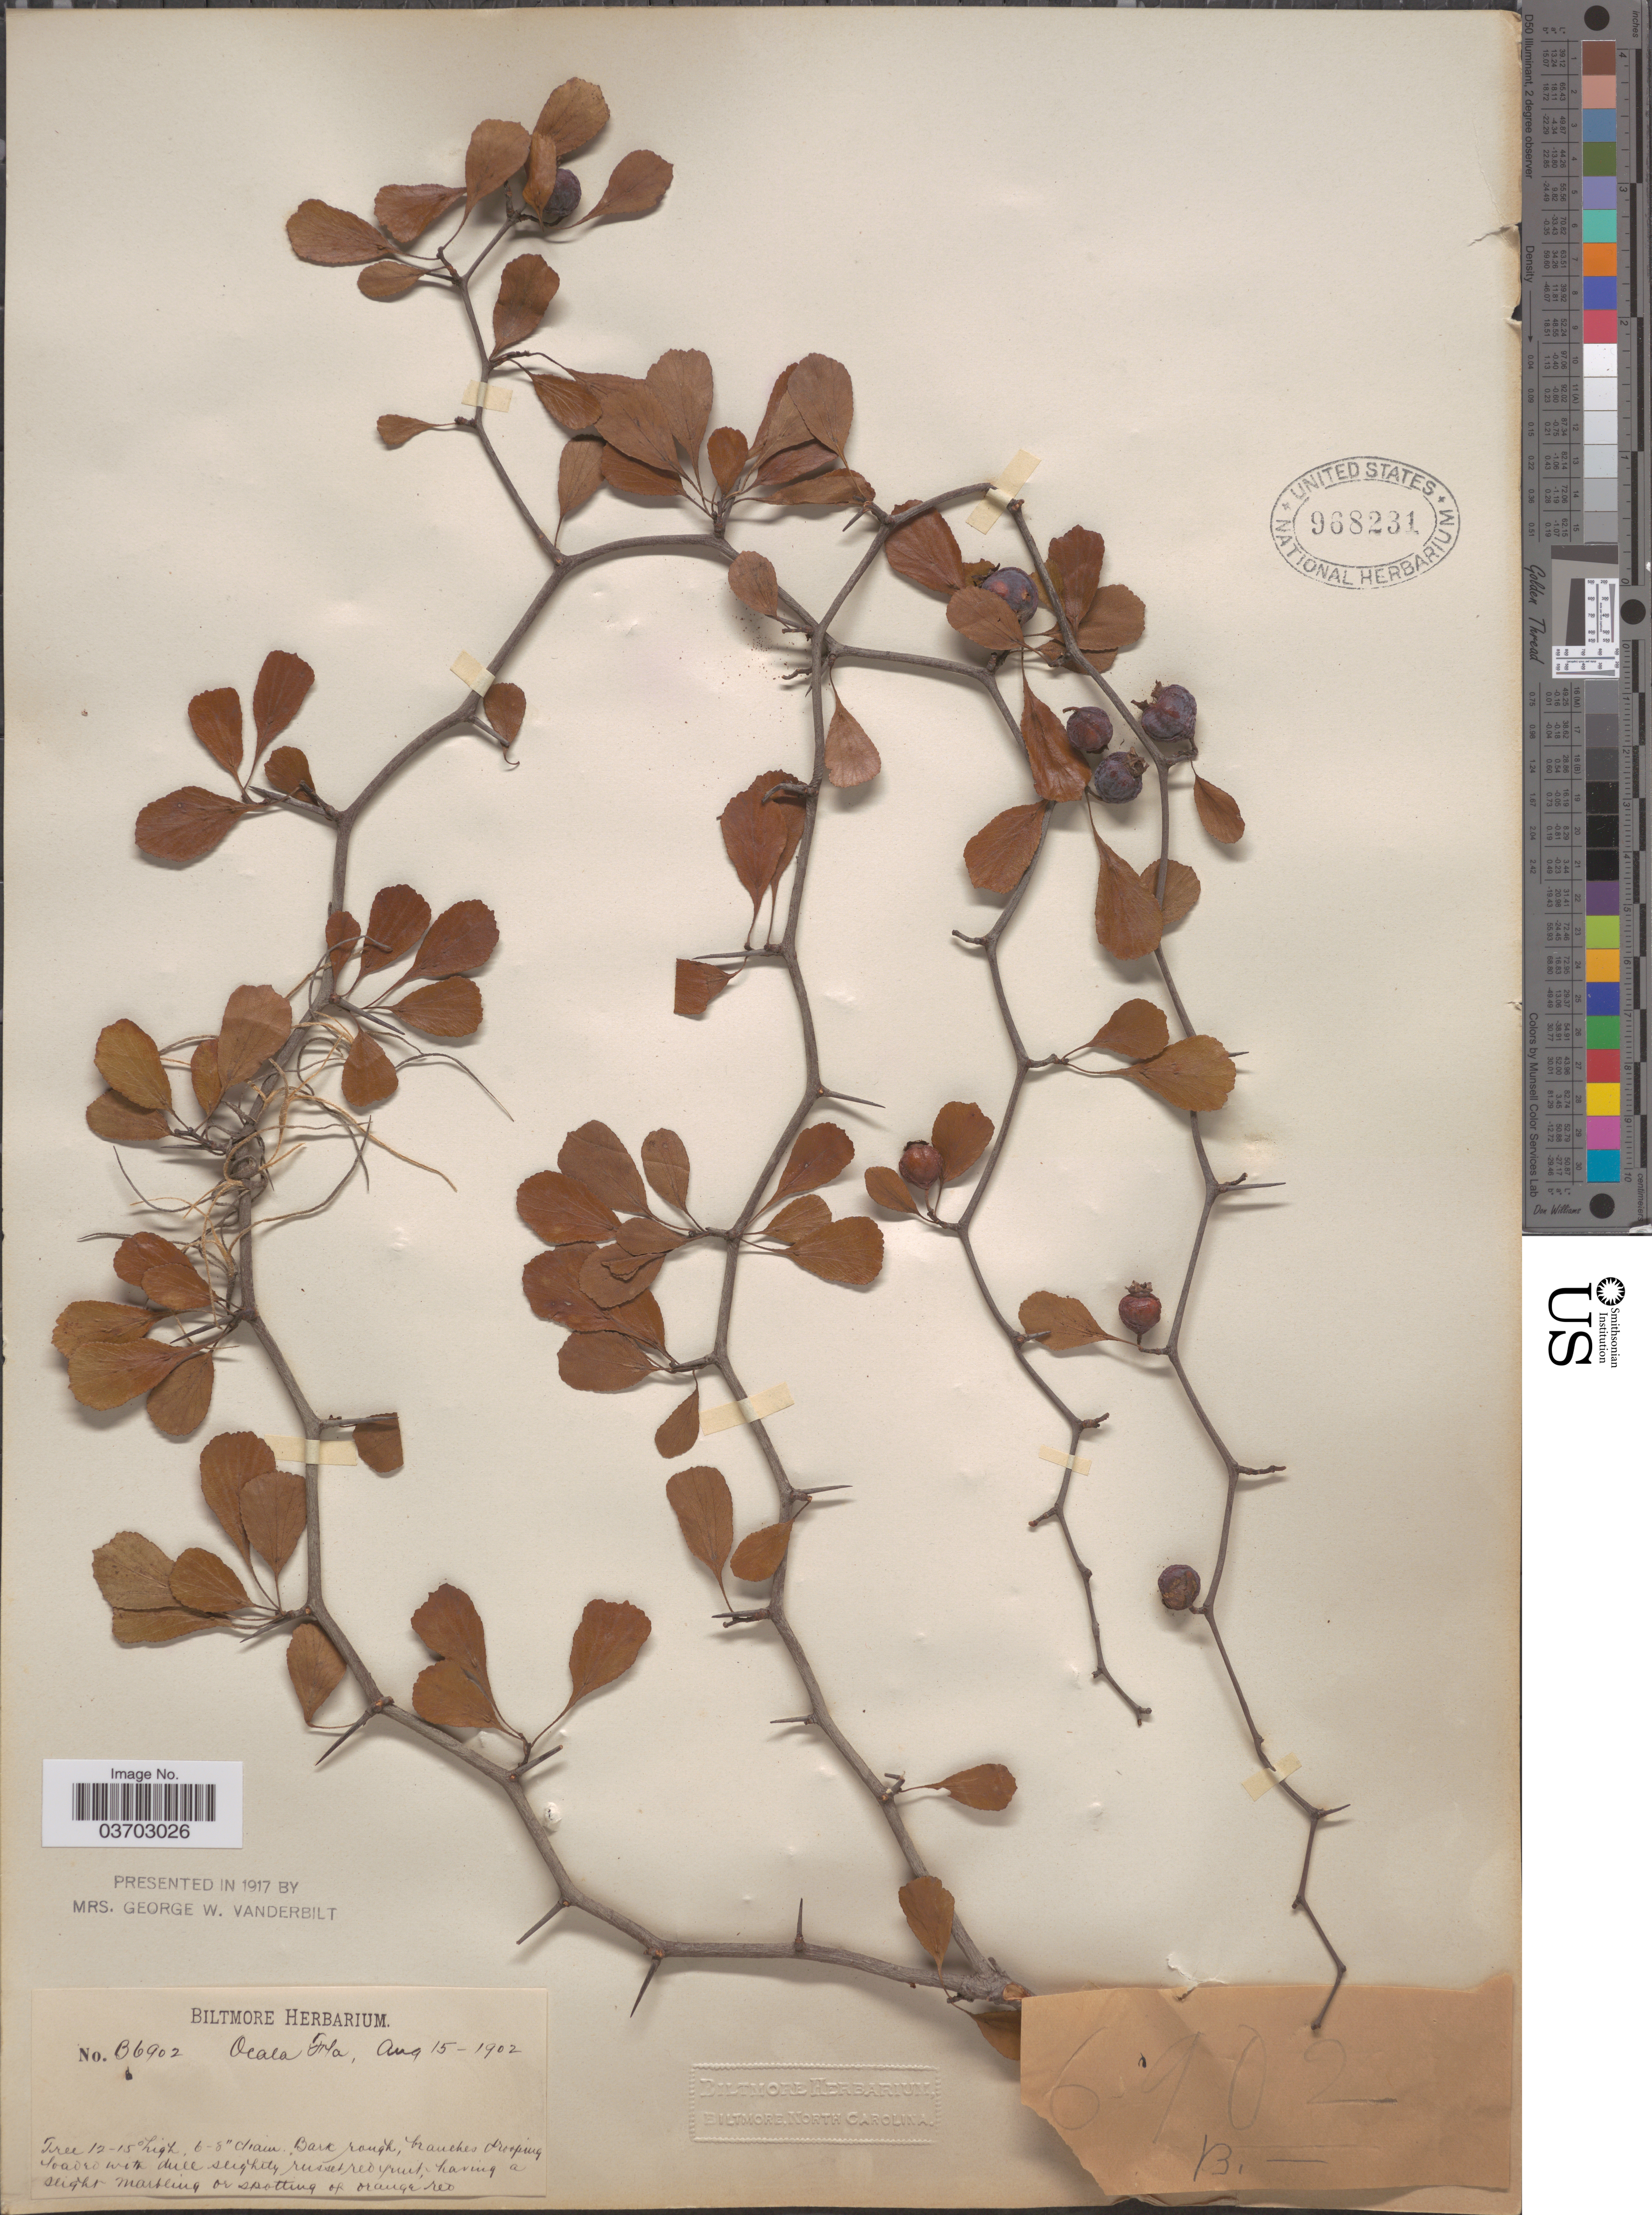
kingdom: Plantae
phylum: Tracheophyta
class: Magnoliopsida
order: Rosales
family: Rosaceae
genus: Crataegus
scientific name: Crataegus necopinata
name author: Pojark.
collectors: ex herb. Biltmore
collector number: B6902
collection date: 1902-08-15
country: United States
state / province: Florida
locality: Ocala.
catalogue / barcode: US 968231